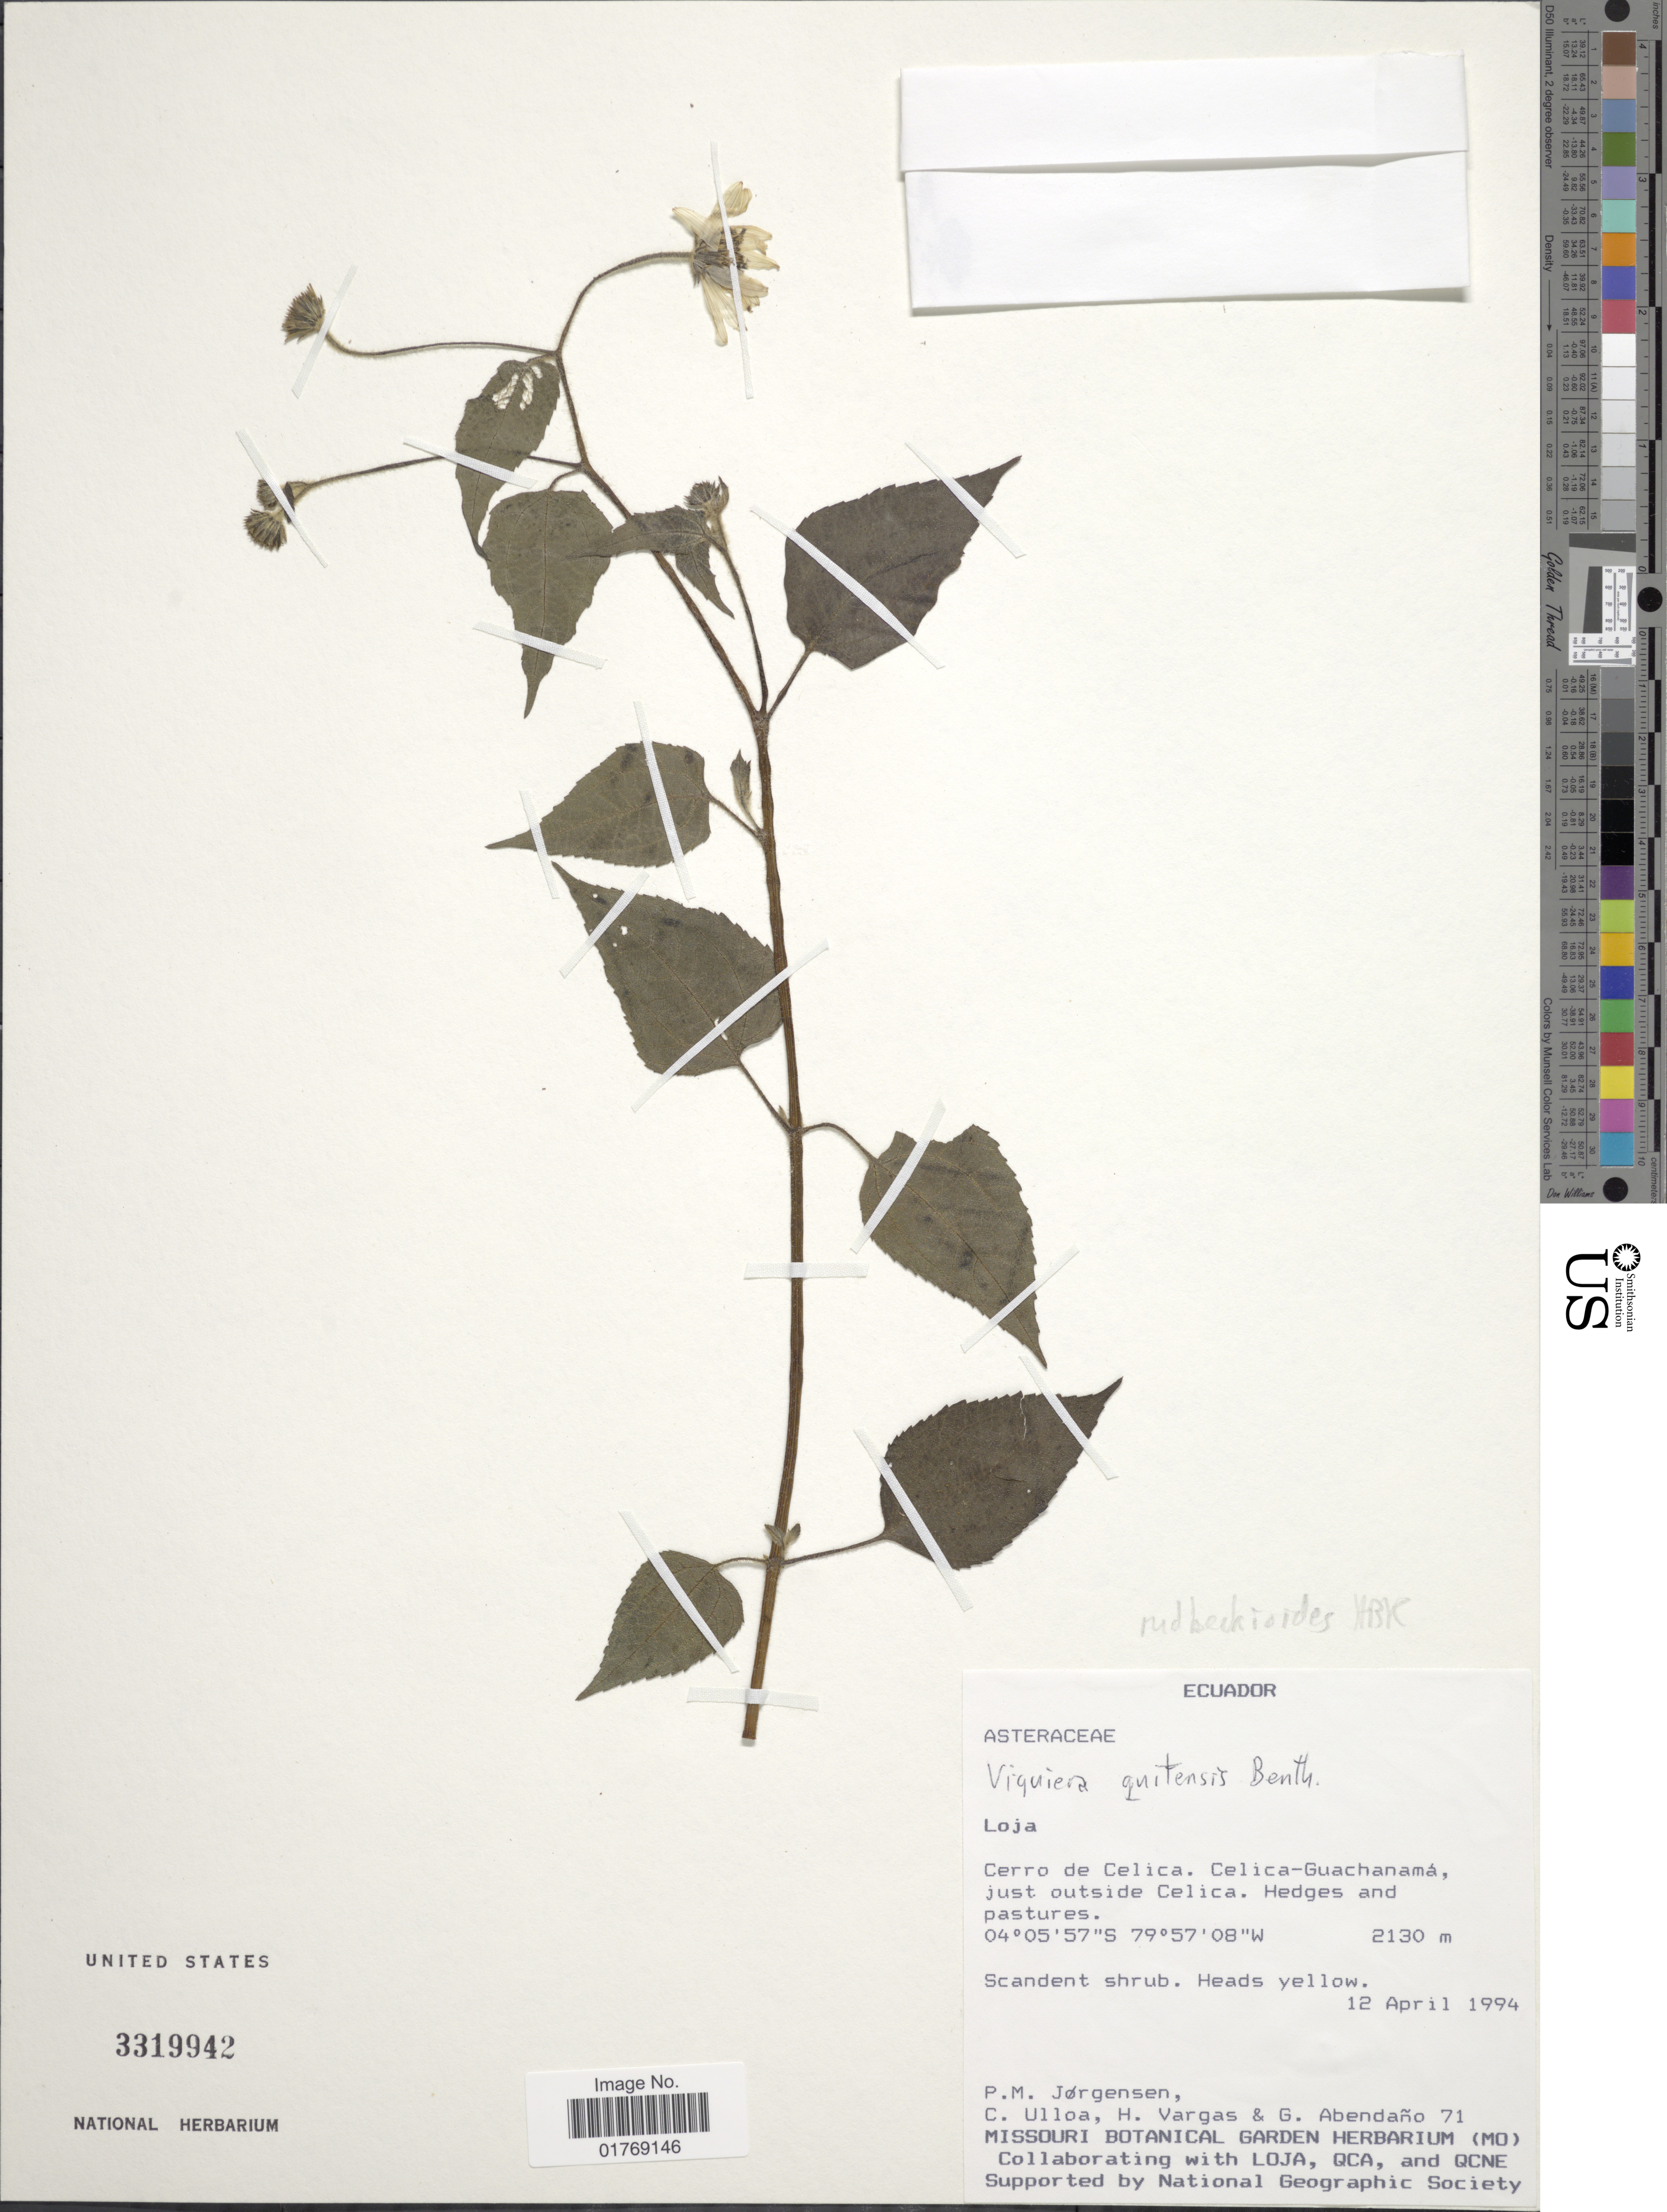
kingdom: Plantae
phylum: Tracheophyta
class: Magnoliopsida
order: Asterales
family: Asteraceae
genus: Viguiera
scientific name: Viguiera rudbeckioides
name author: (Kunth) H. Rob.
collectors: P. Jørgensen, C. Ulloa, H. Vargas & G. Abendaño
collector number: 71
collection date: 1994-04-12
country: Ecuador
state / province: Loja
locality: Loja. Cerro de Celica. Celica-Guachanamá, just outside Celica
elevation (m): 2130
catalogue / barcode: US 3319942